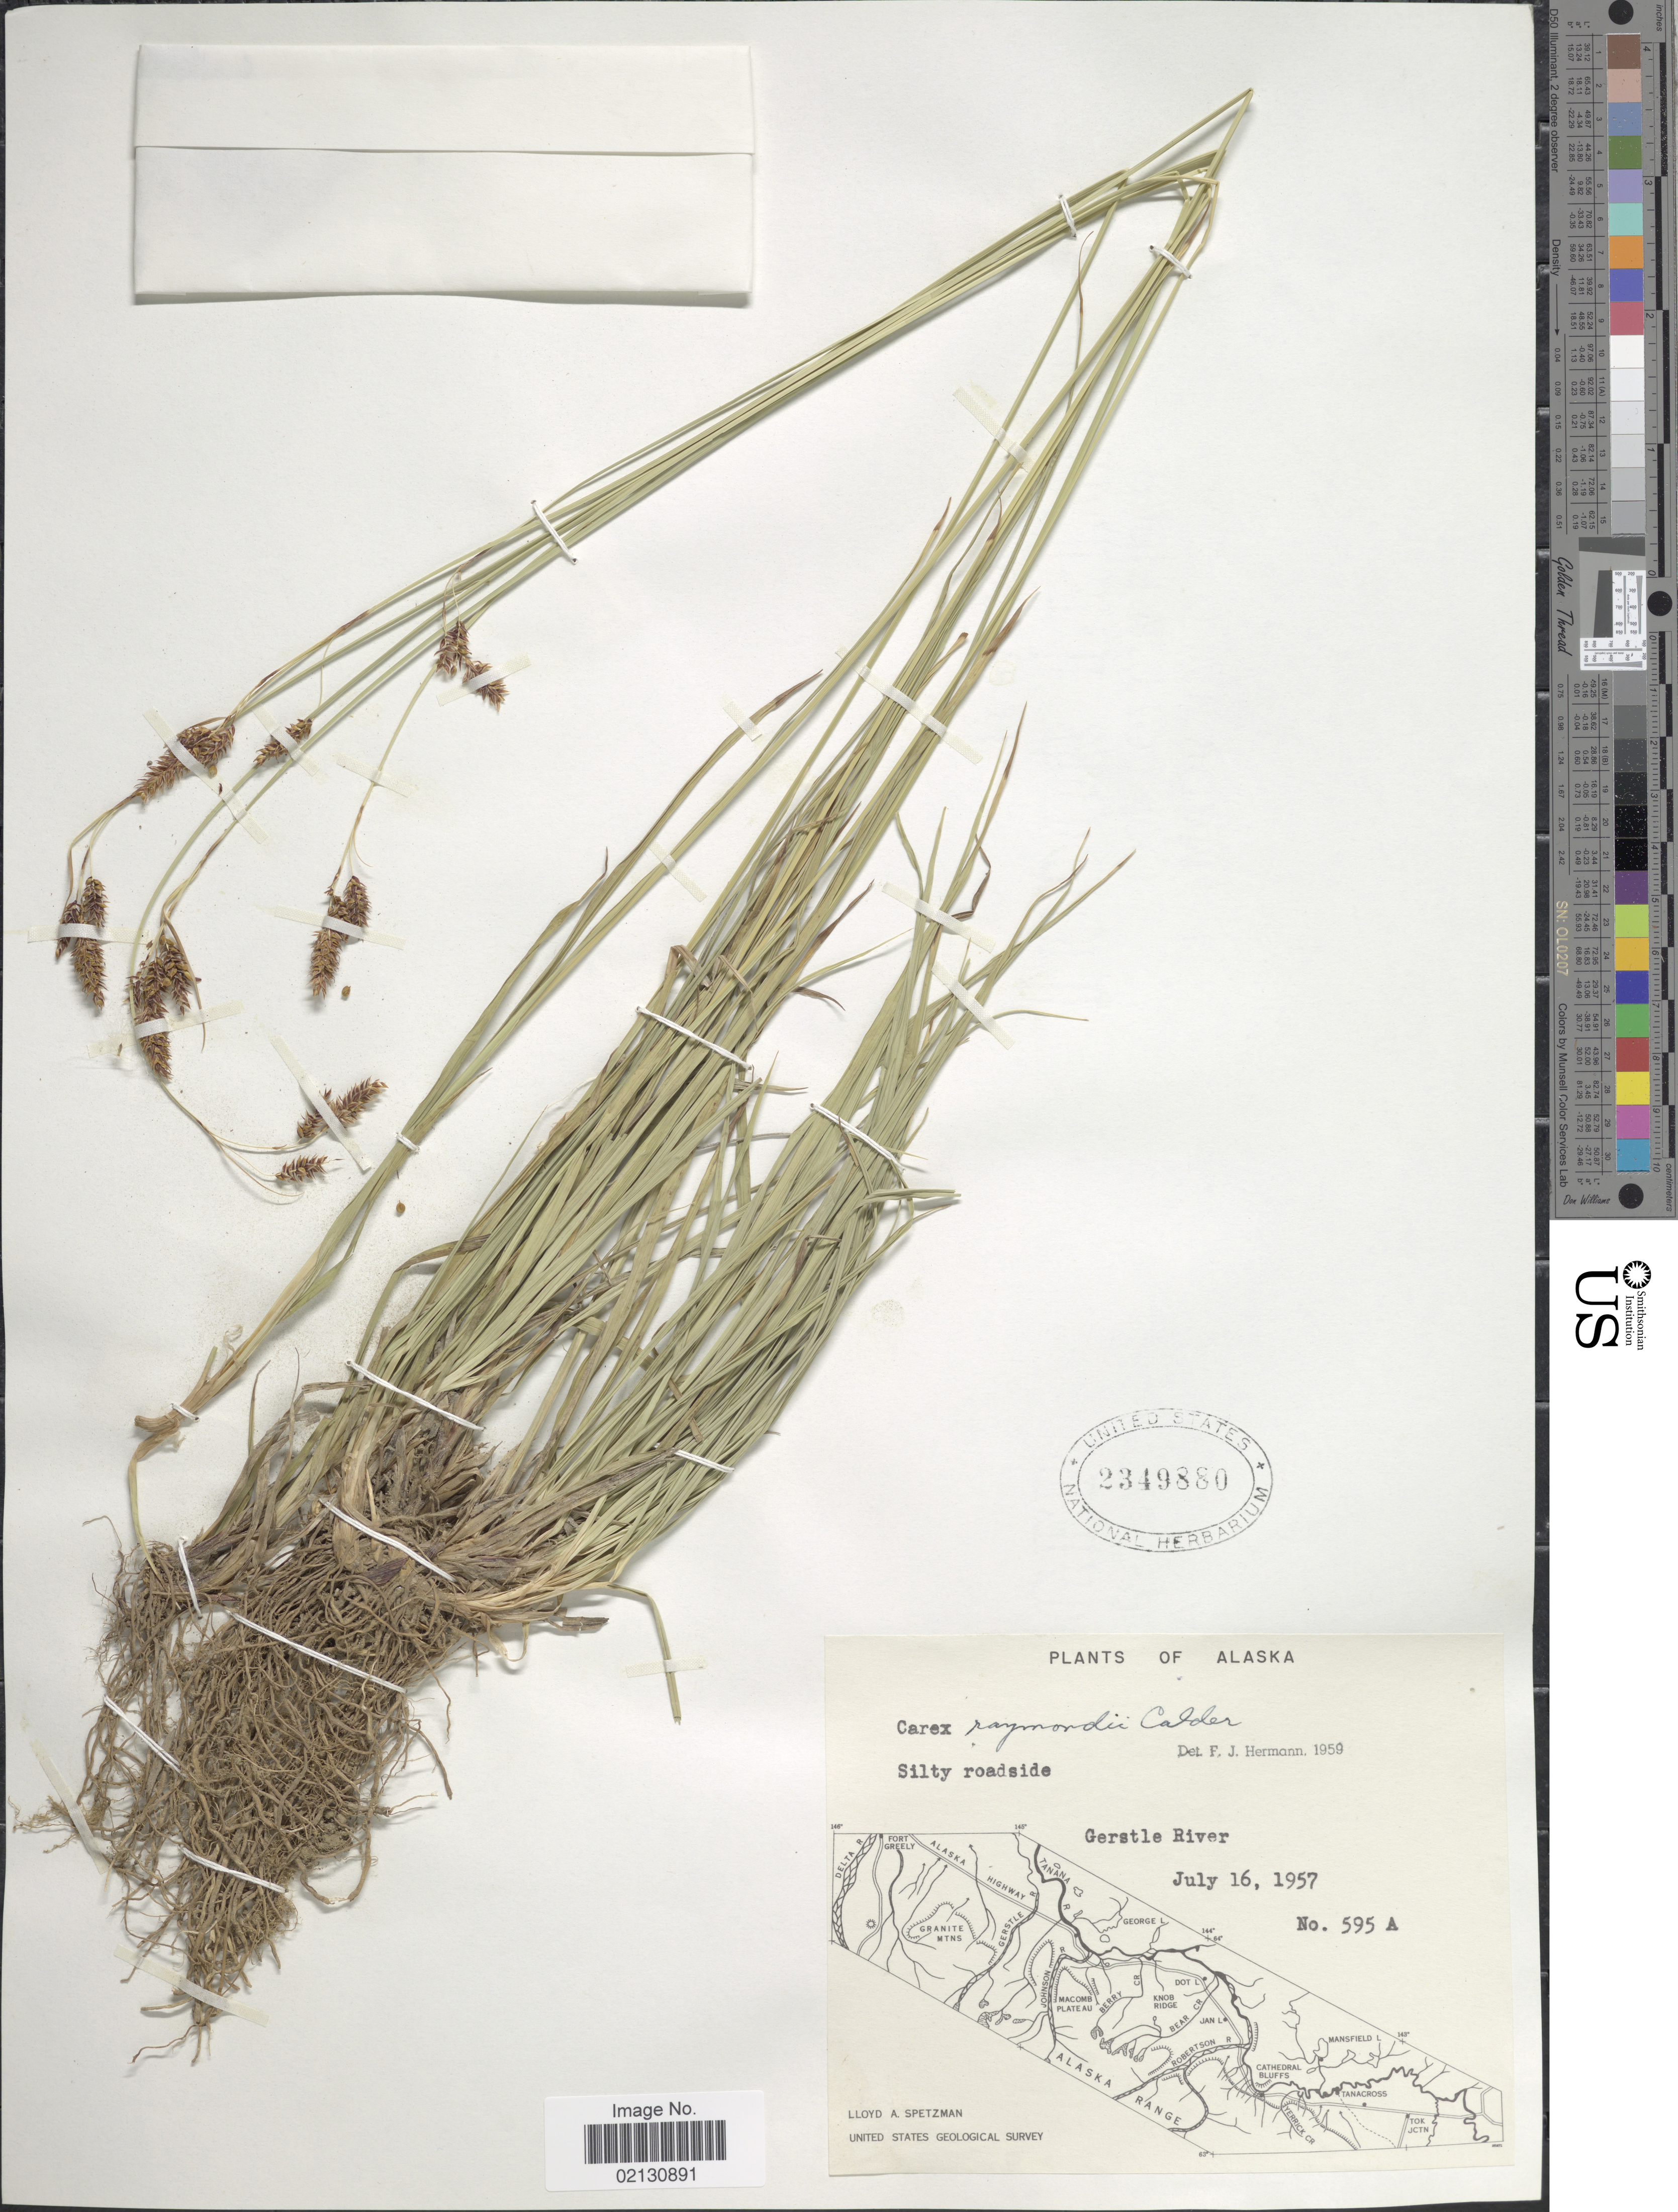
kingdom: Plantae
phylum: Tracheophyta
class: Liliopsida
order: Poales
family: Cyperaceae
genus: Carex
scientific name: Carex atratiformis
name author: Britton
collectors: L. Spetzman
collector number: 595 A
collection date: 1957-07-16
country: United States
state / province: Alaska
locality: Gerstle River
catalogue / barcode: US 2349880